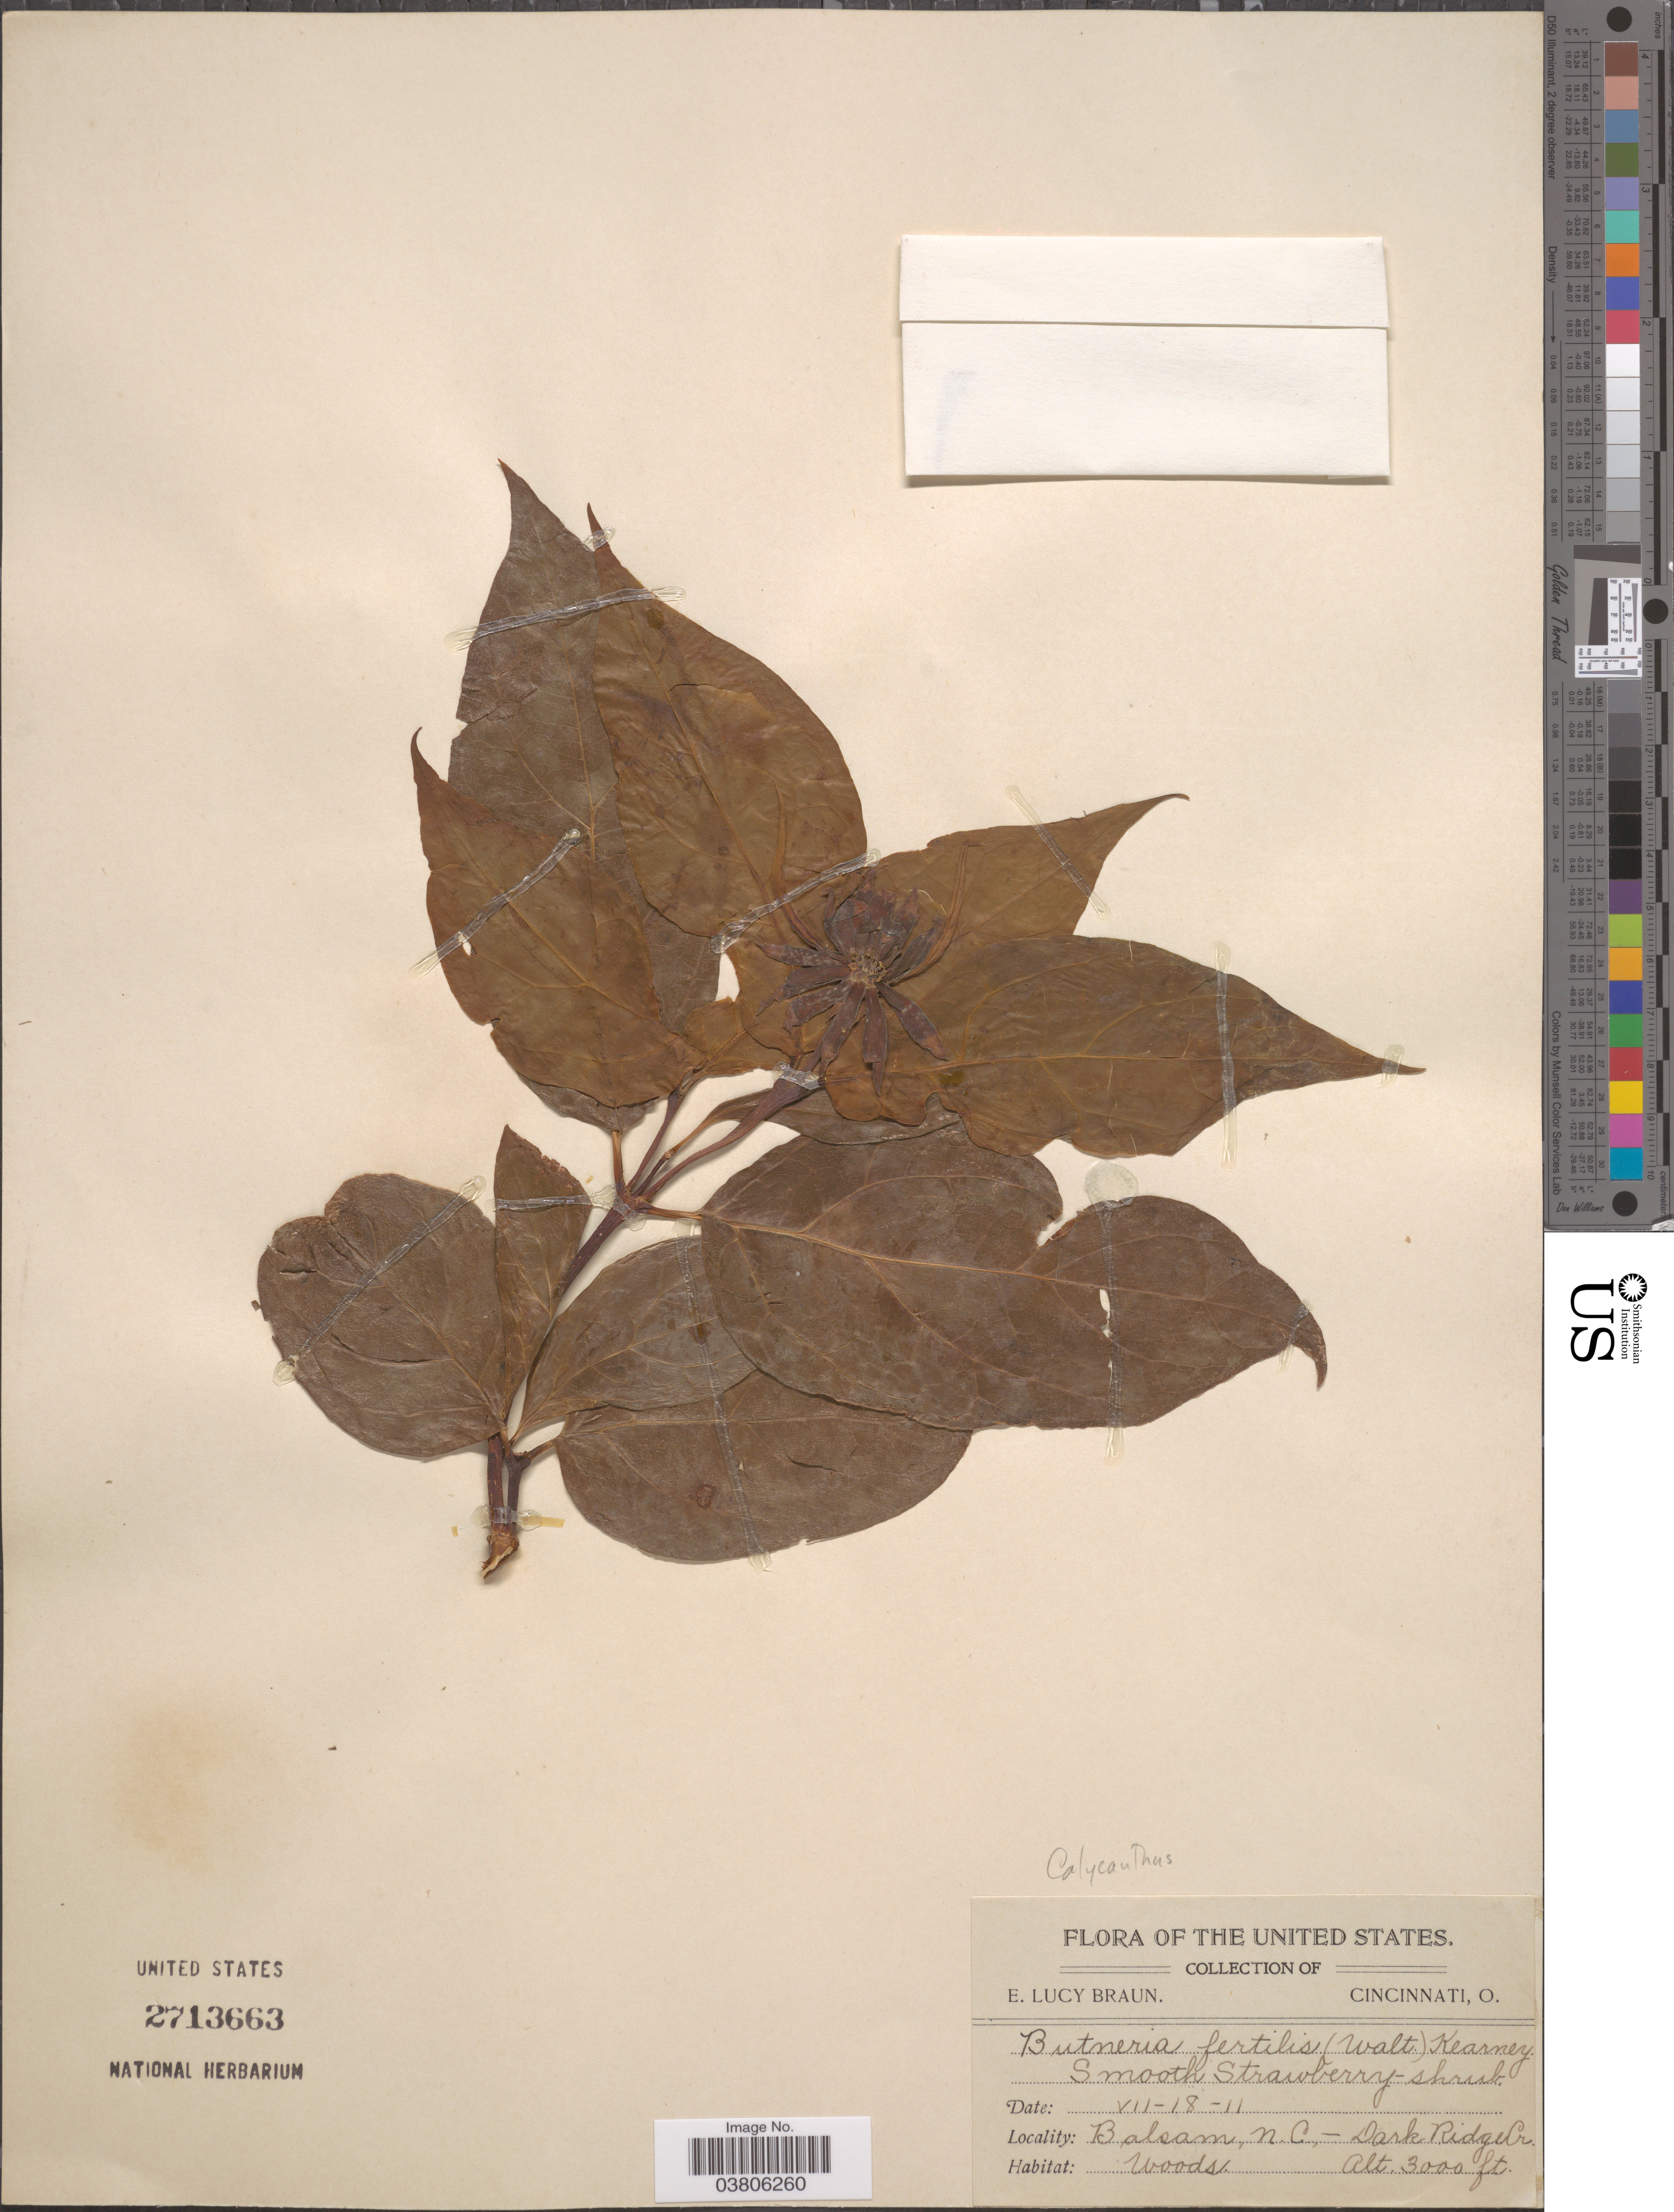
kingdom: Plantae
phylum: Tracheophyta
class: Magnoliopsida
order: Laurales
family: Calycanthaceae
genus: Calycanthus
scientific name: Calycanthus floridus var. floridus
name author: L.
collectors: E. L. Braun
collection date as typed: Transcribed d/m/y: 18/7/11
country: United States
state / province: North Carolina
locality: Balsam. Dark Ridge Cr.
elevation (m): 914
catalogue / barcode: US 2713663